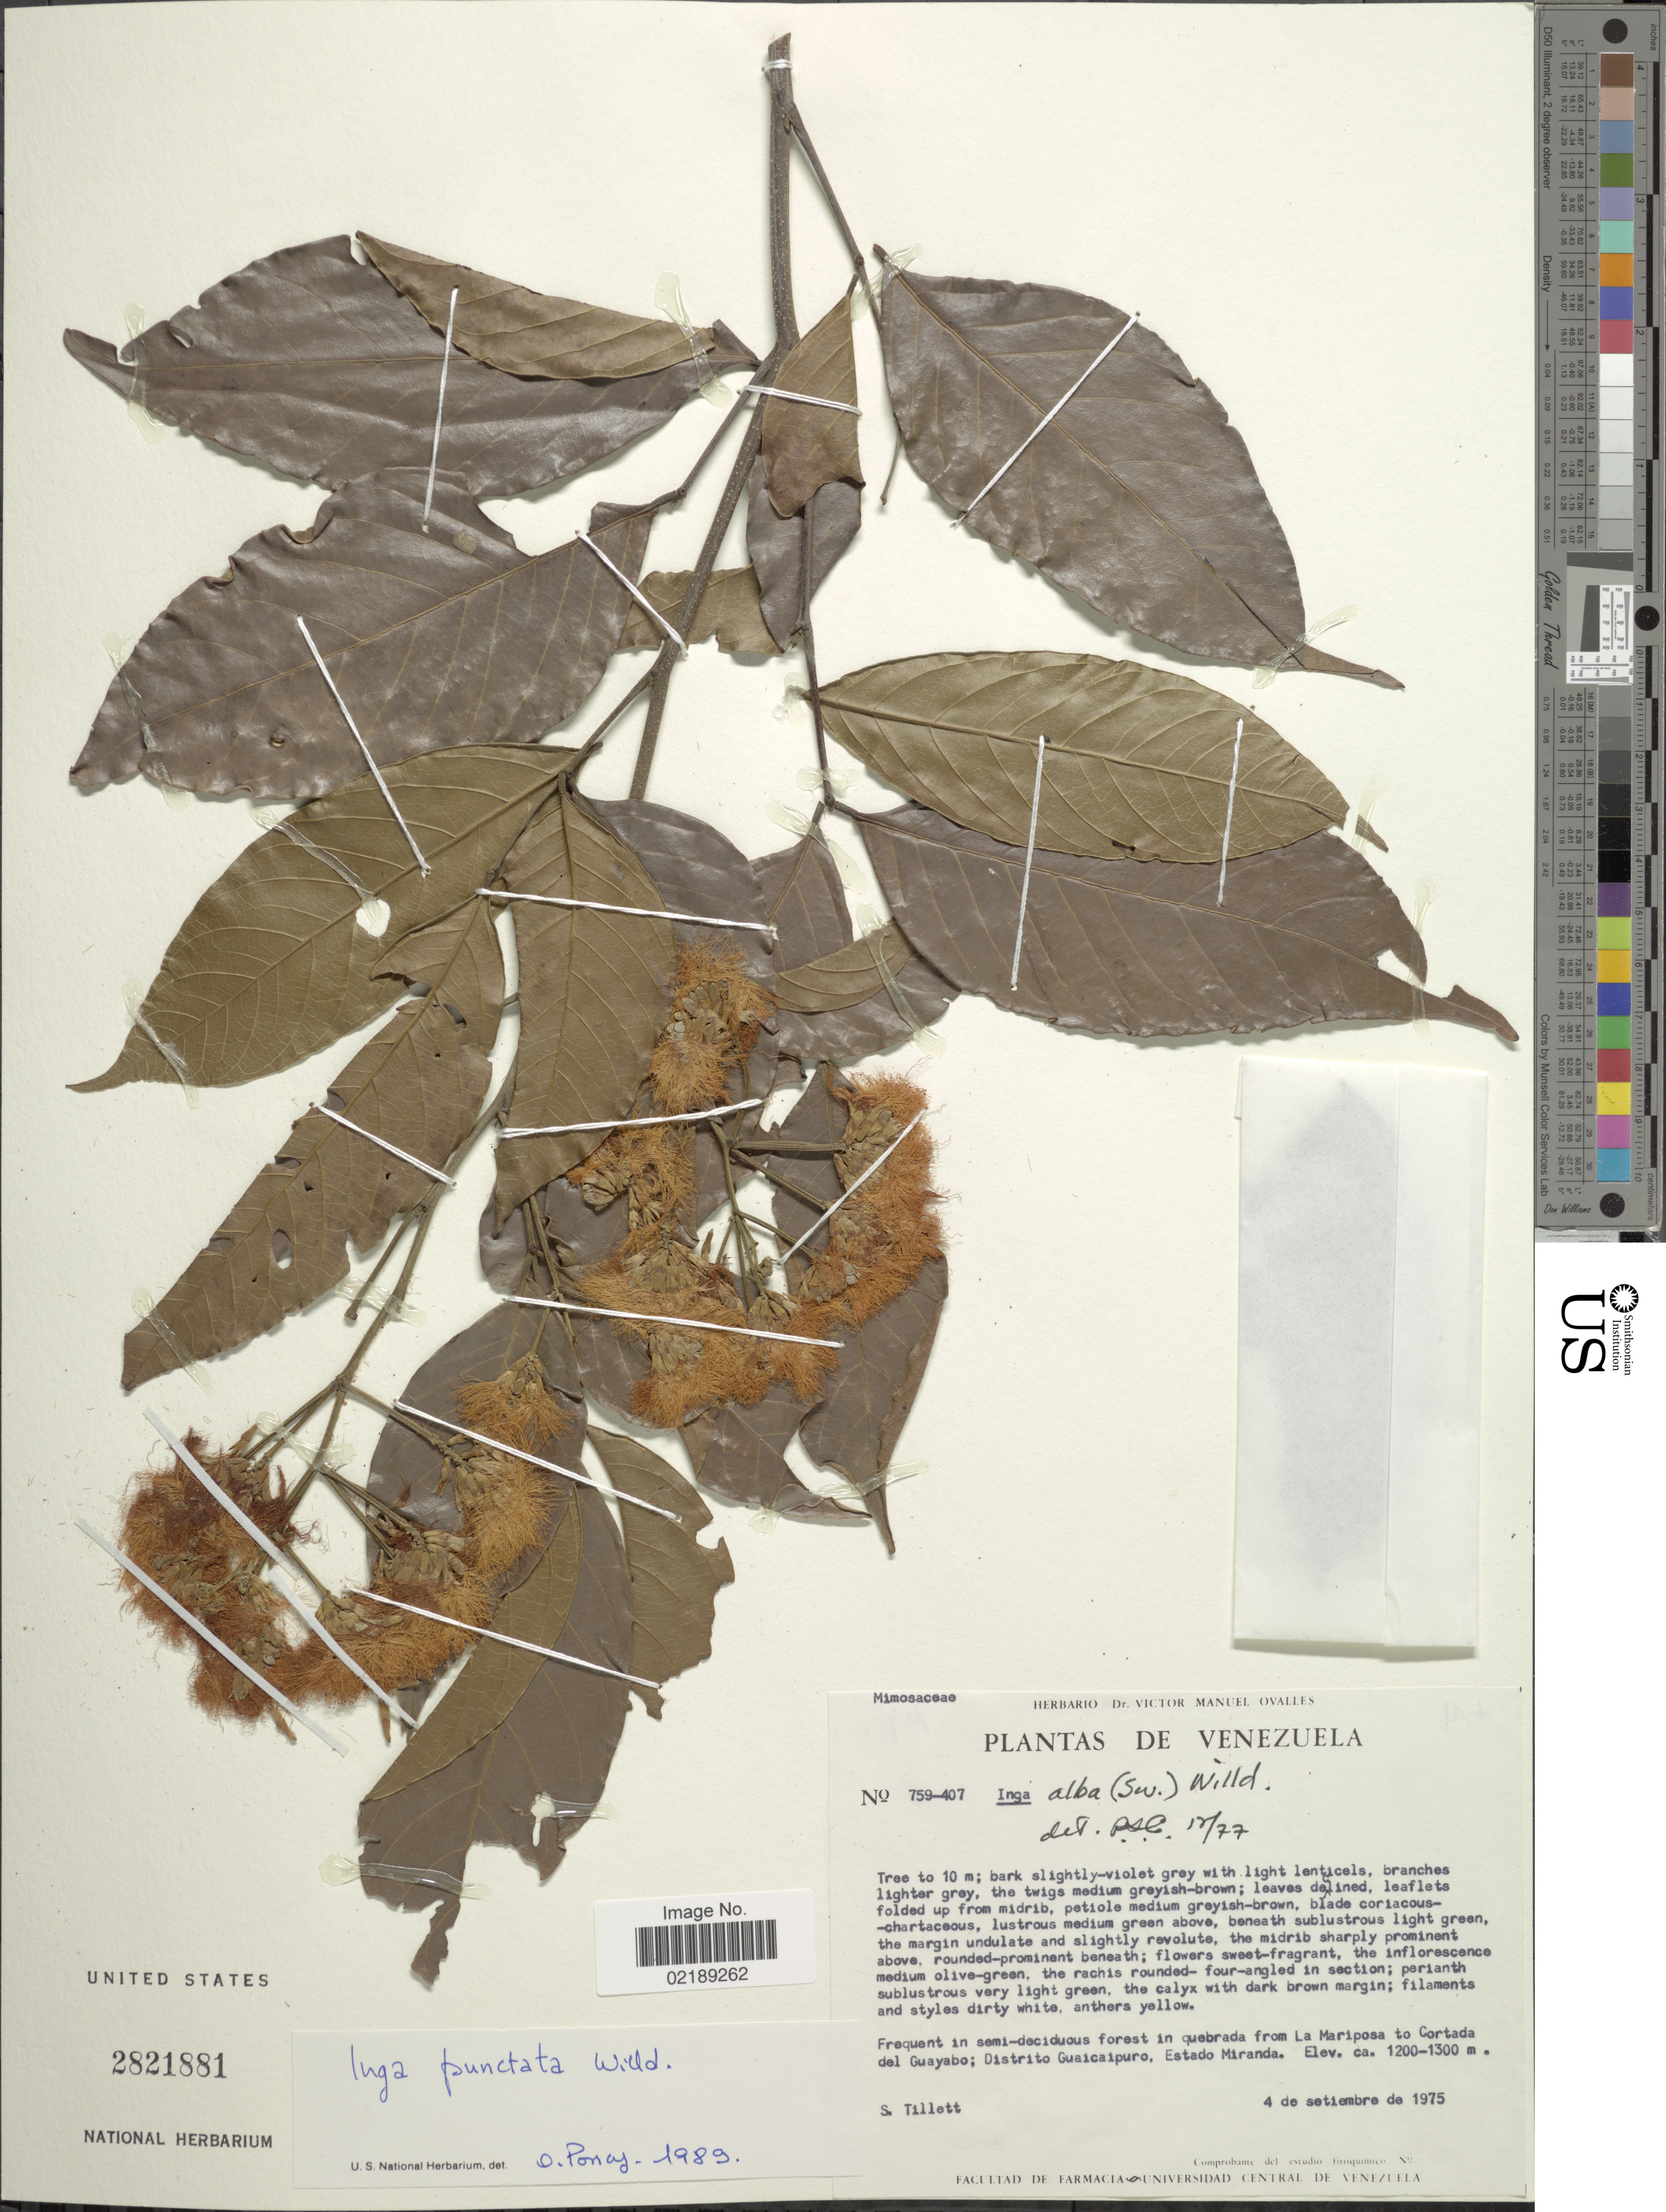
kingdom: Plantae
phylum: Tracheophyta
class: Magnoliopsida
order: Fabales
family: Fabaceae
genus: Inga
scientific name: Inga punctata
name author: Willd.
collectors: S. S. Tillett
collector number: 759-407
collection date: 1975-09-04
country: Venezuela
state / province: Miranda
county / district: Guaicaipuro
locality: In quebrada from La Maripsa to Cortada del Guayabo.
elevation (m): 1200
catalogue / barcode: US 2821881